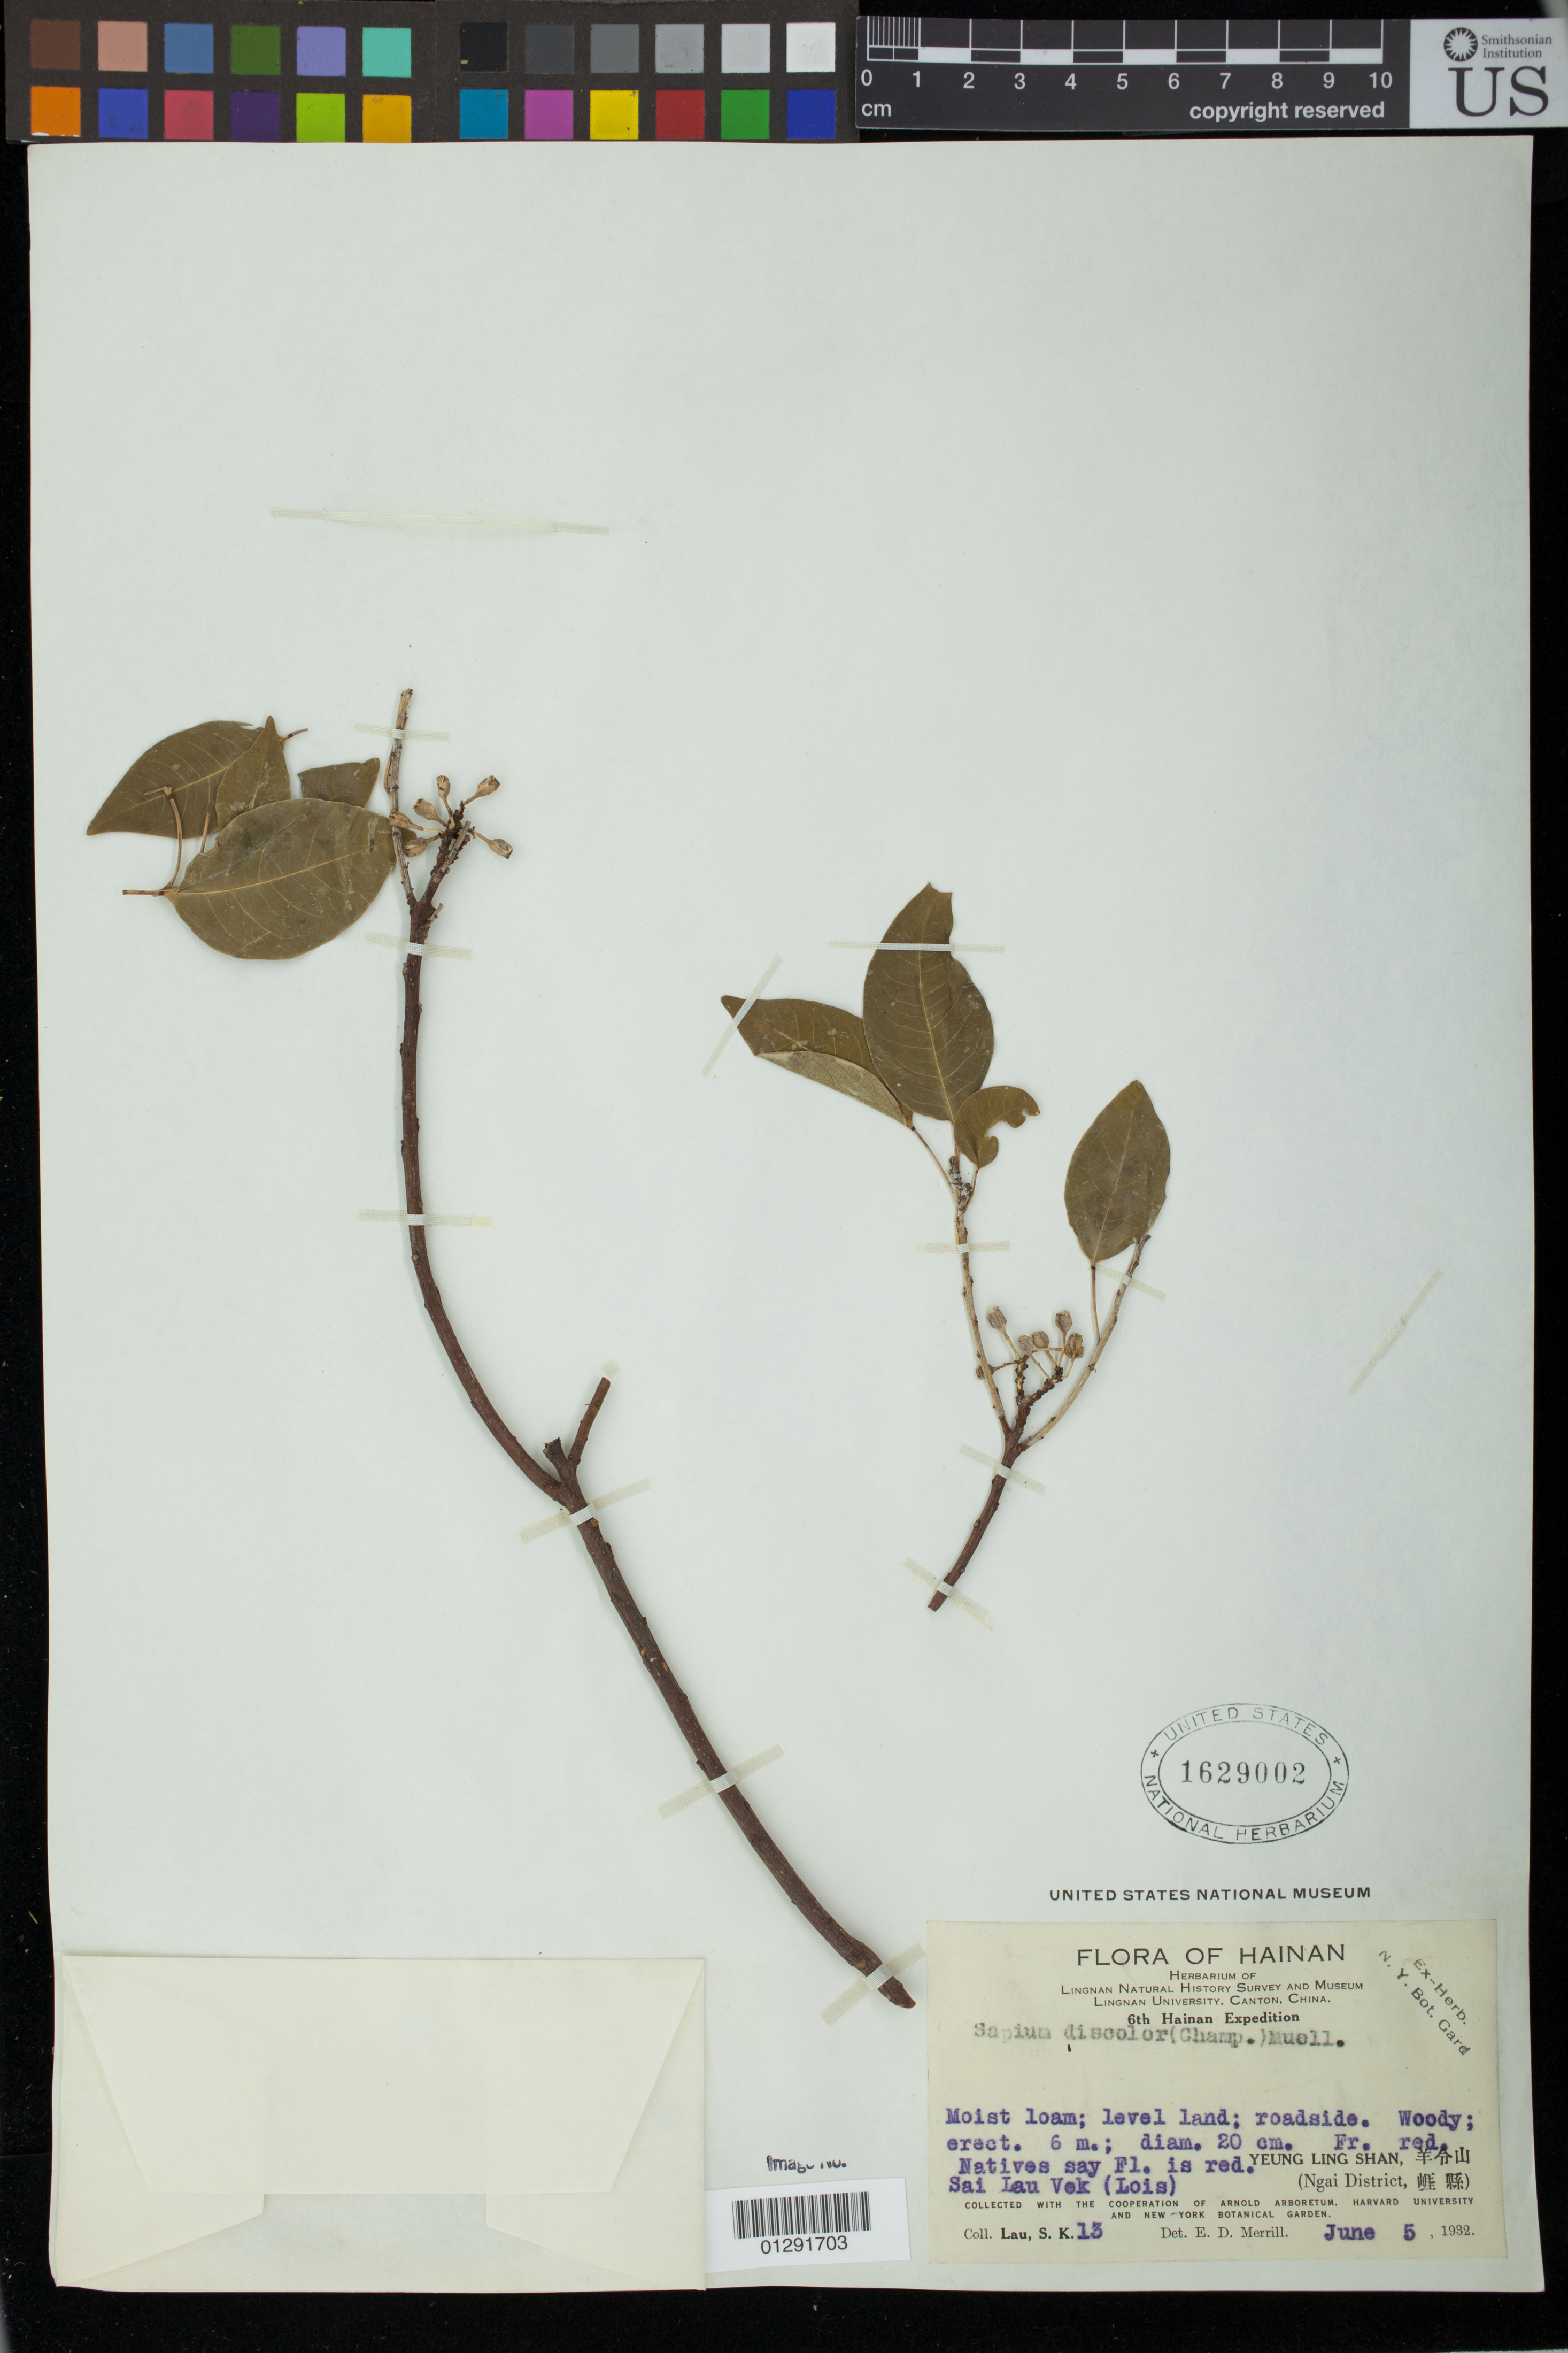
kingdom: Plantae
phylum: Tracheophyta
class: Magnoliopsida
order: Malpighiales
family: Euphorbiaceae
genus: Sapium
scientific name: Sapium discolor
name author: M. Arg.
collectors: S. K. Lau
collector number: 13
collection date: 1932-06-05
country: China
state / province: Hainan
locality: Ngai district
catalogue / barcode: US 1629002